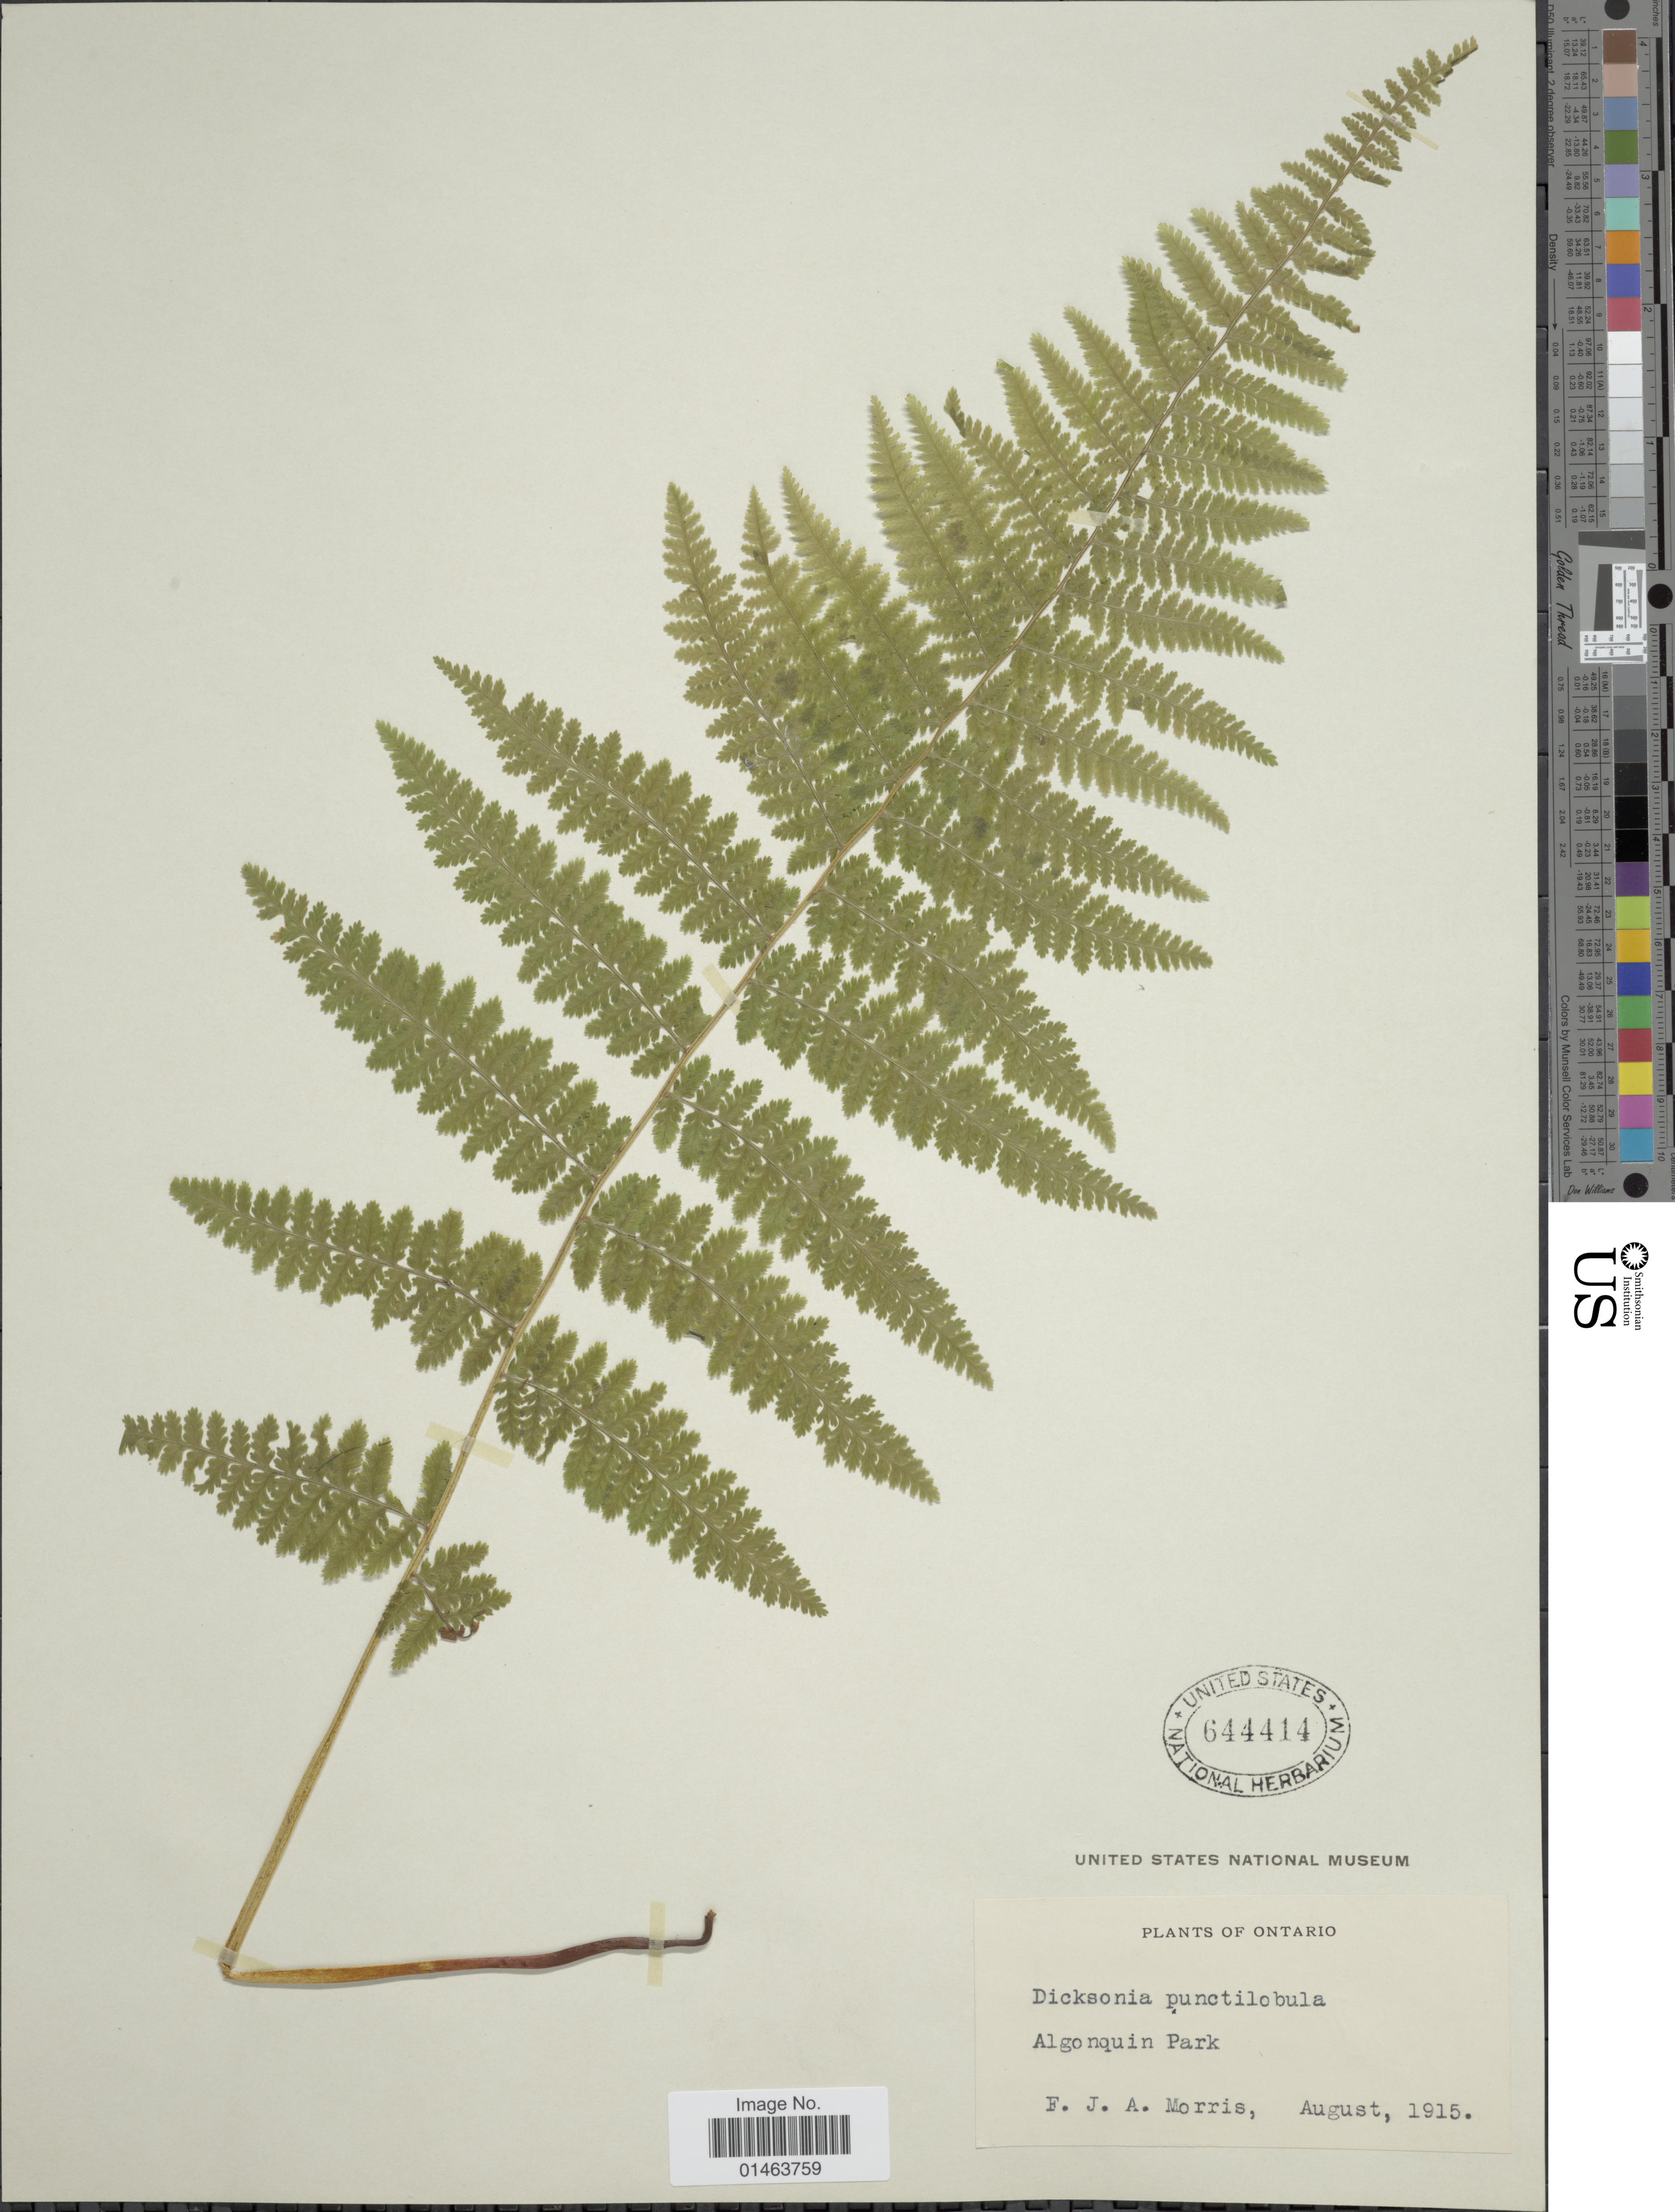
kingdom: Plantae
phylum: Tracheophyta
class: Polypodiopsida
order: Polypodiales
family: Dennstaedtiaceae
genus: Dennstaedtia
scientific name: Dennstaedtia punctilobula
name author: (Michx.) T. Moore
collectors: F. Morris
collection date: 1915-08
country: Canada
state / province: Ontario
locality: Algonquin Park.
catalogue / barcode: US 644414